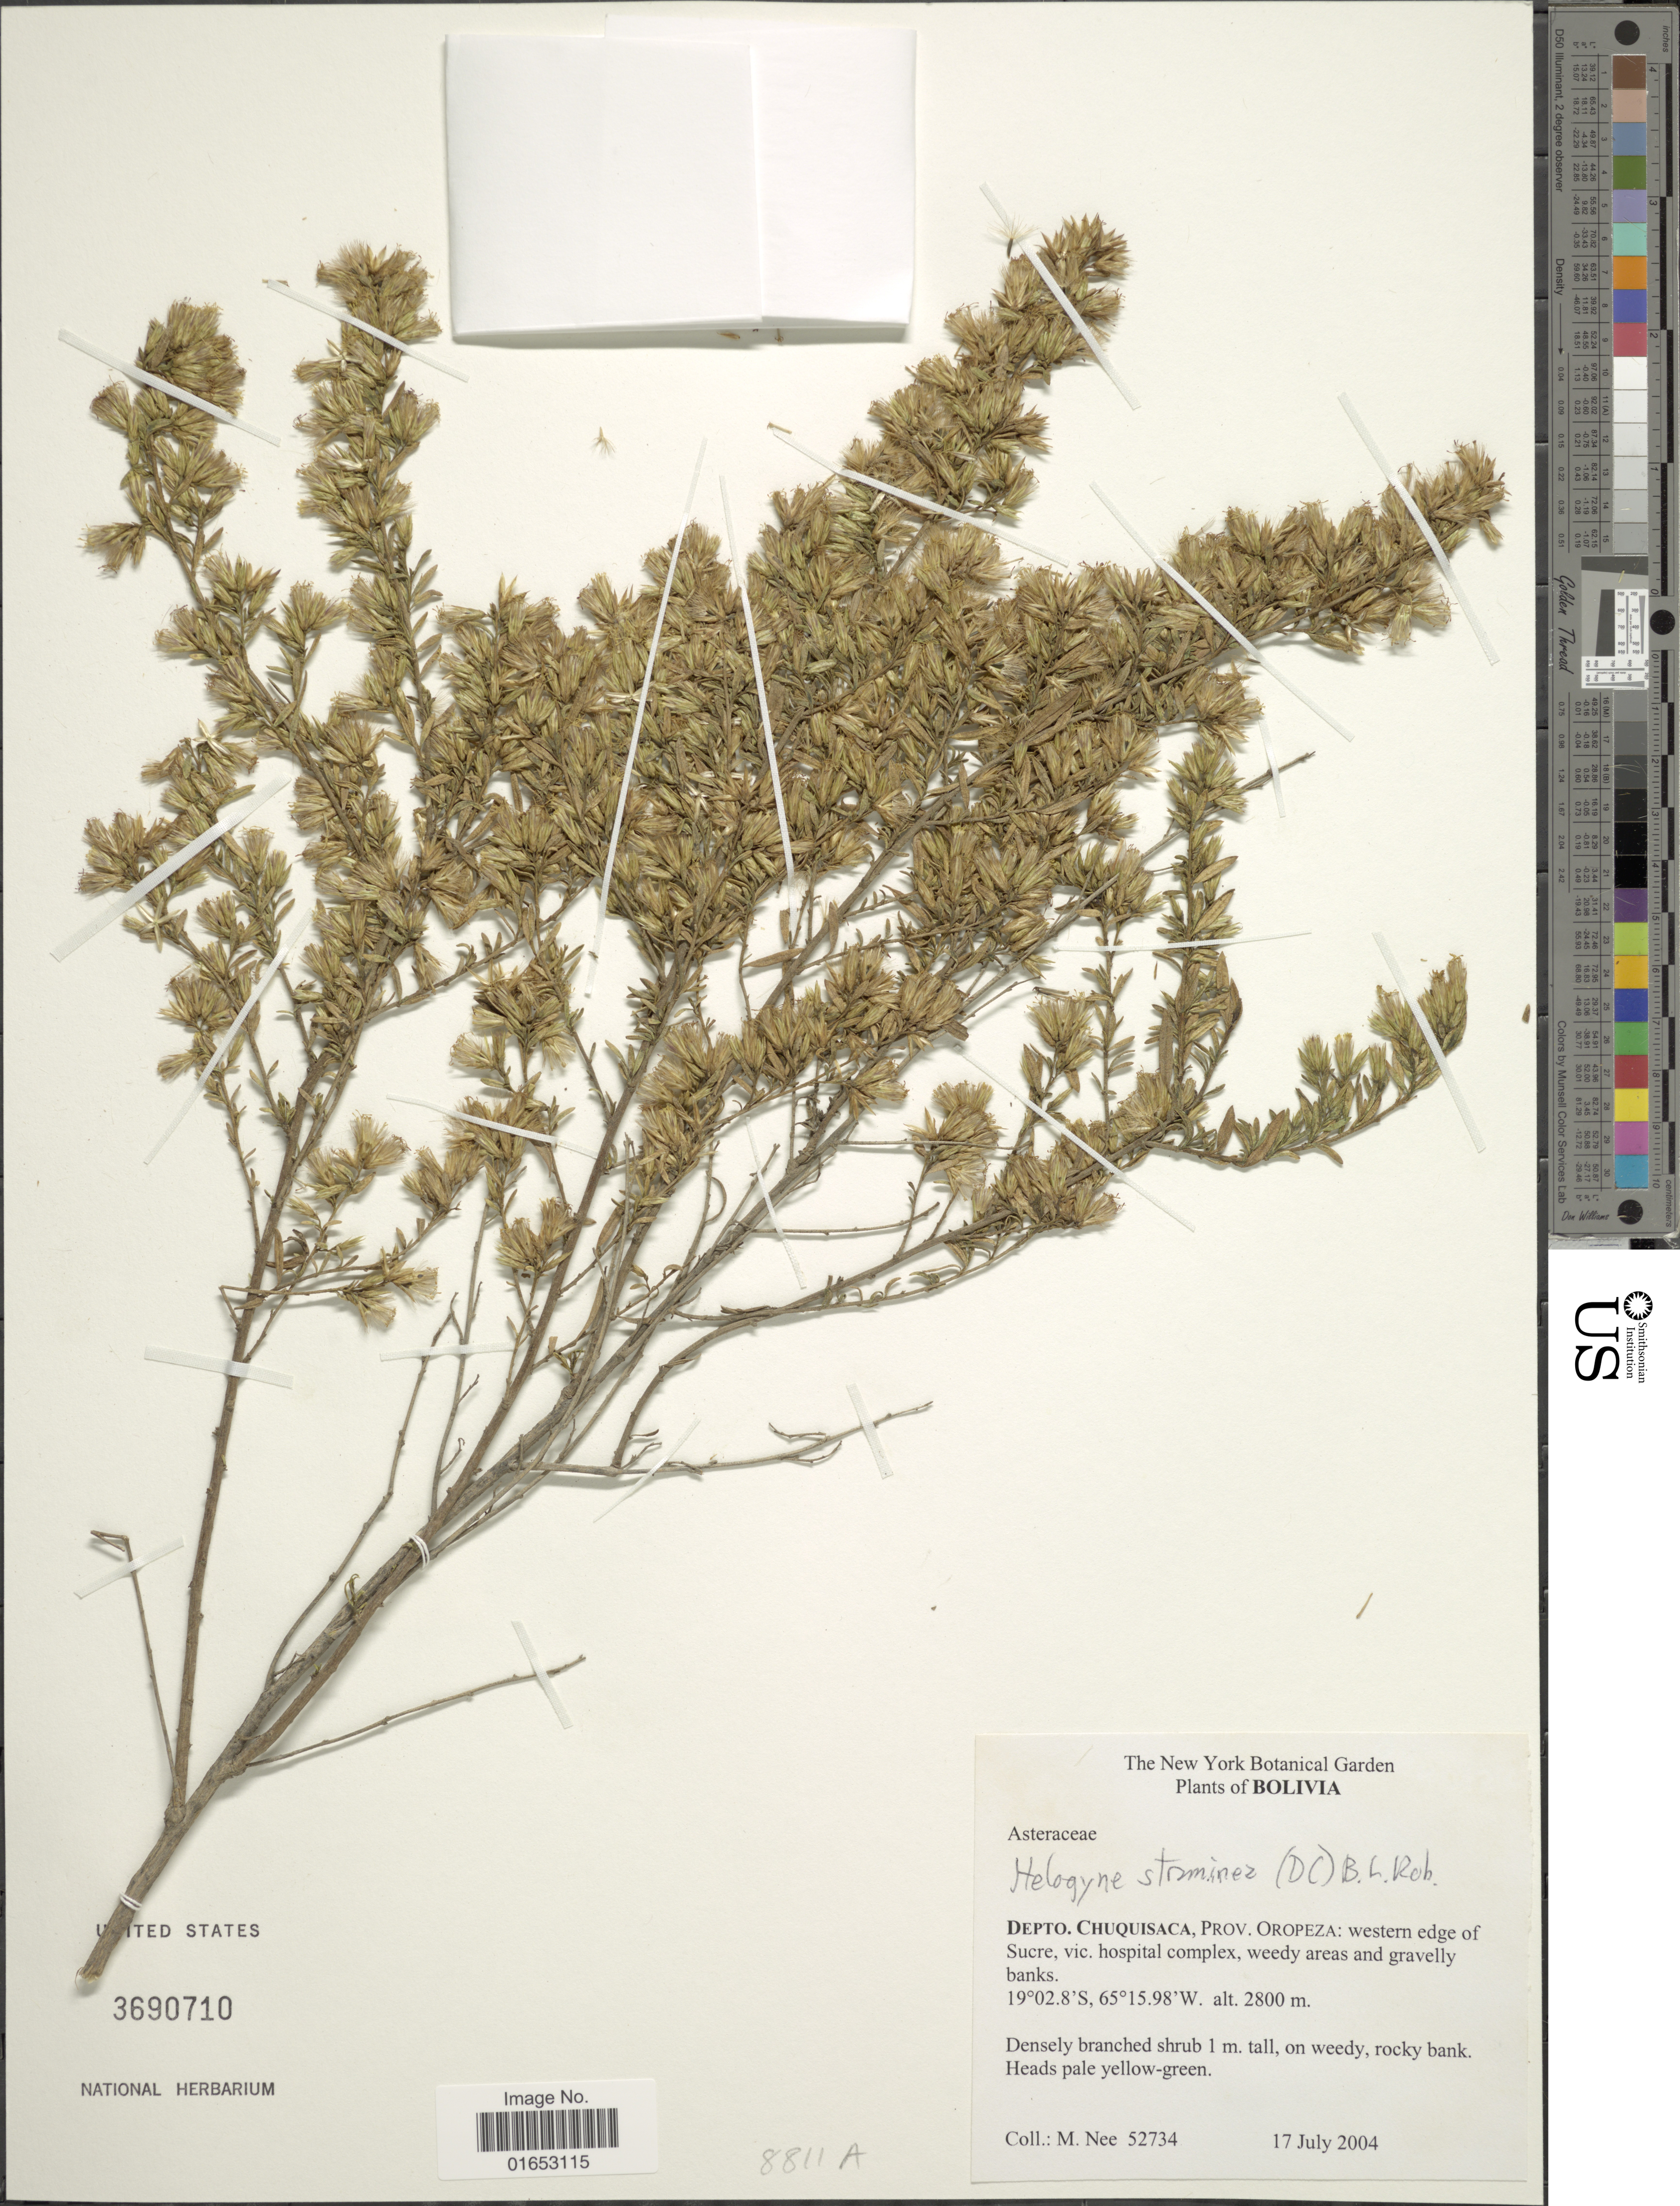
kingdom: Plantae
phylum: Tracheophyta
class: Magnoliopsida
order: Asterales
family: Asteraceae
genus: Helogyne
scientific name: Helogyne straminea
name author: (DC.) B.L. Rob.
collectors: M. Nee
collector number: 52734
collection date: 2004-07-17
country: Bolivia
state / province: Chuquisaca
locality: Prov. Oropeza: western edge of Sucre, vic. hopsital complex, weedy areas and gravelly banks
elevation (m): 2800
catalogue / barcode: US 3690710